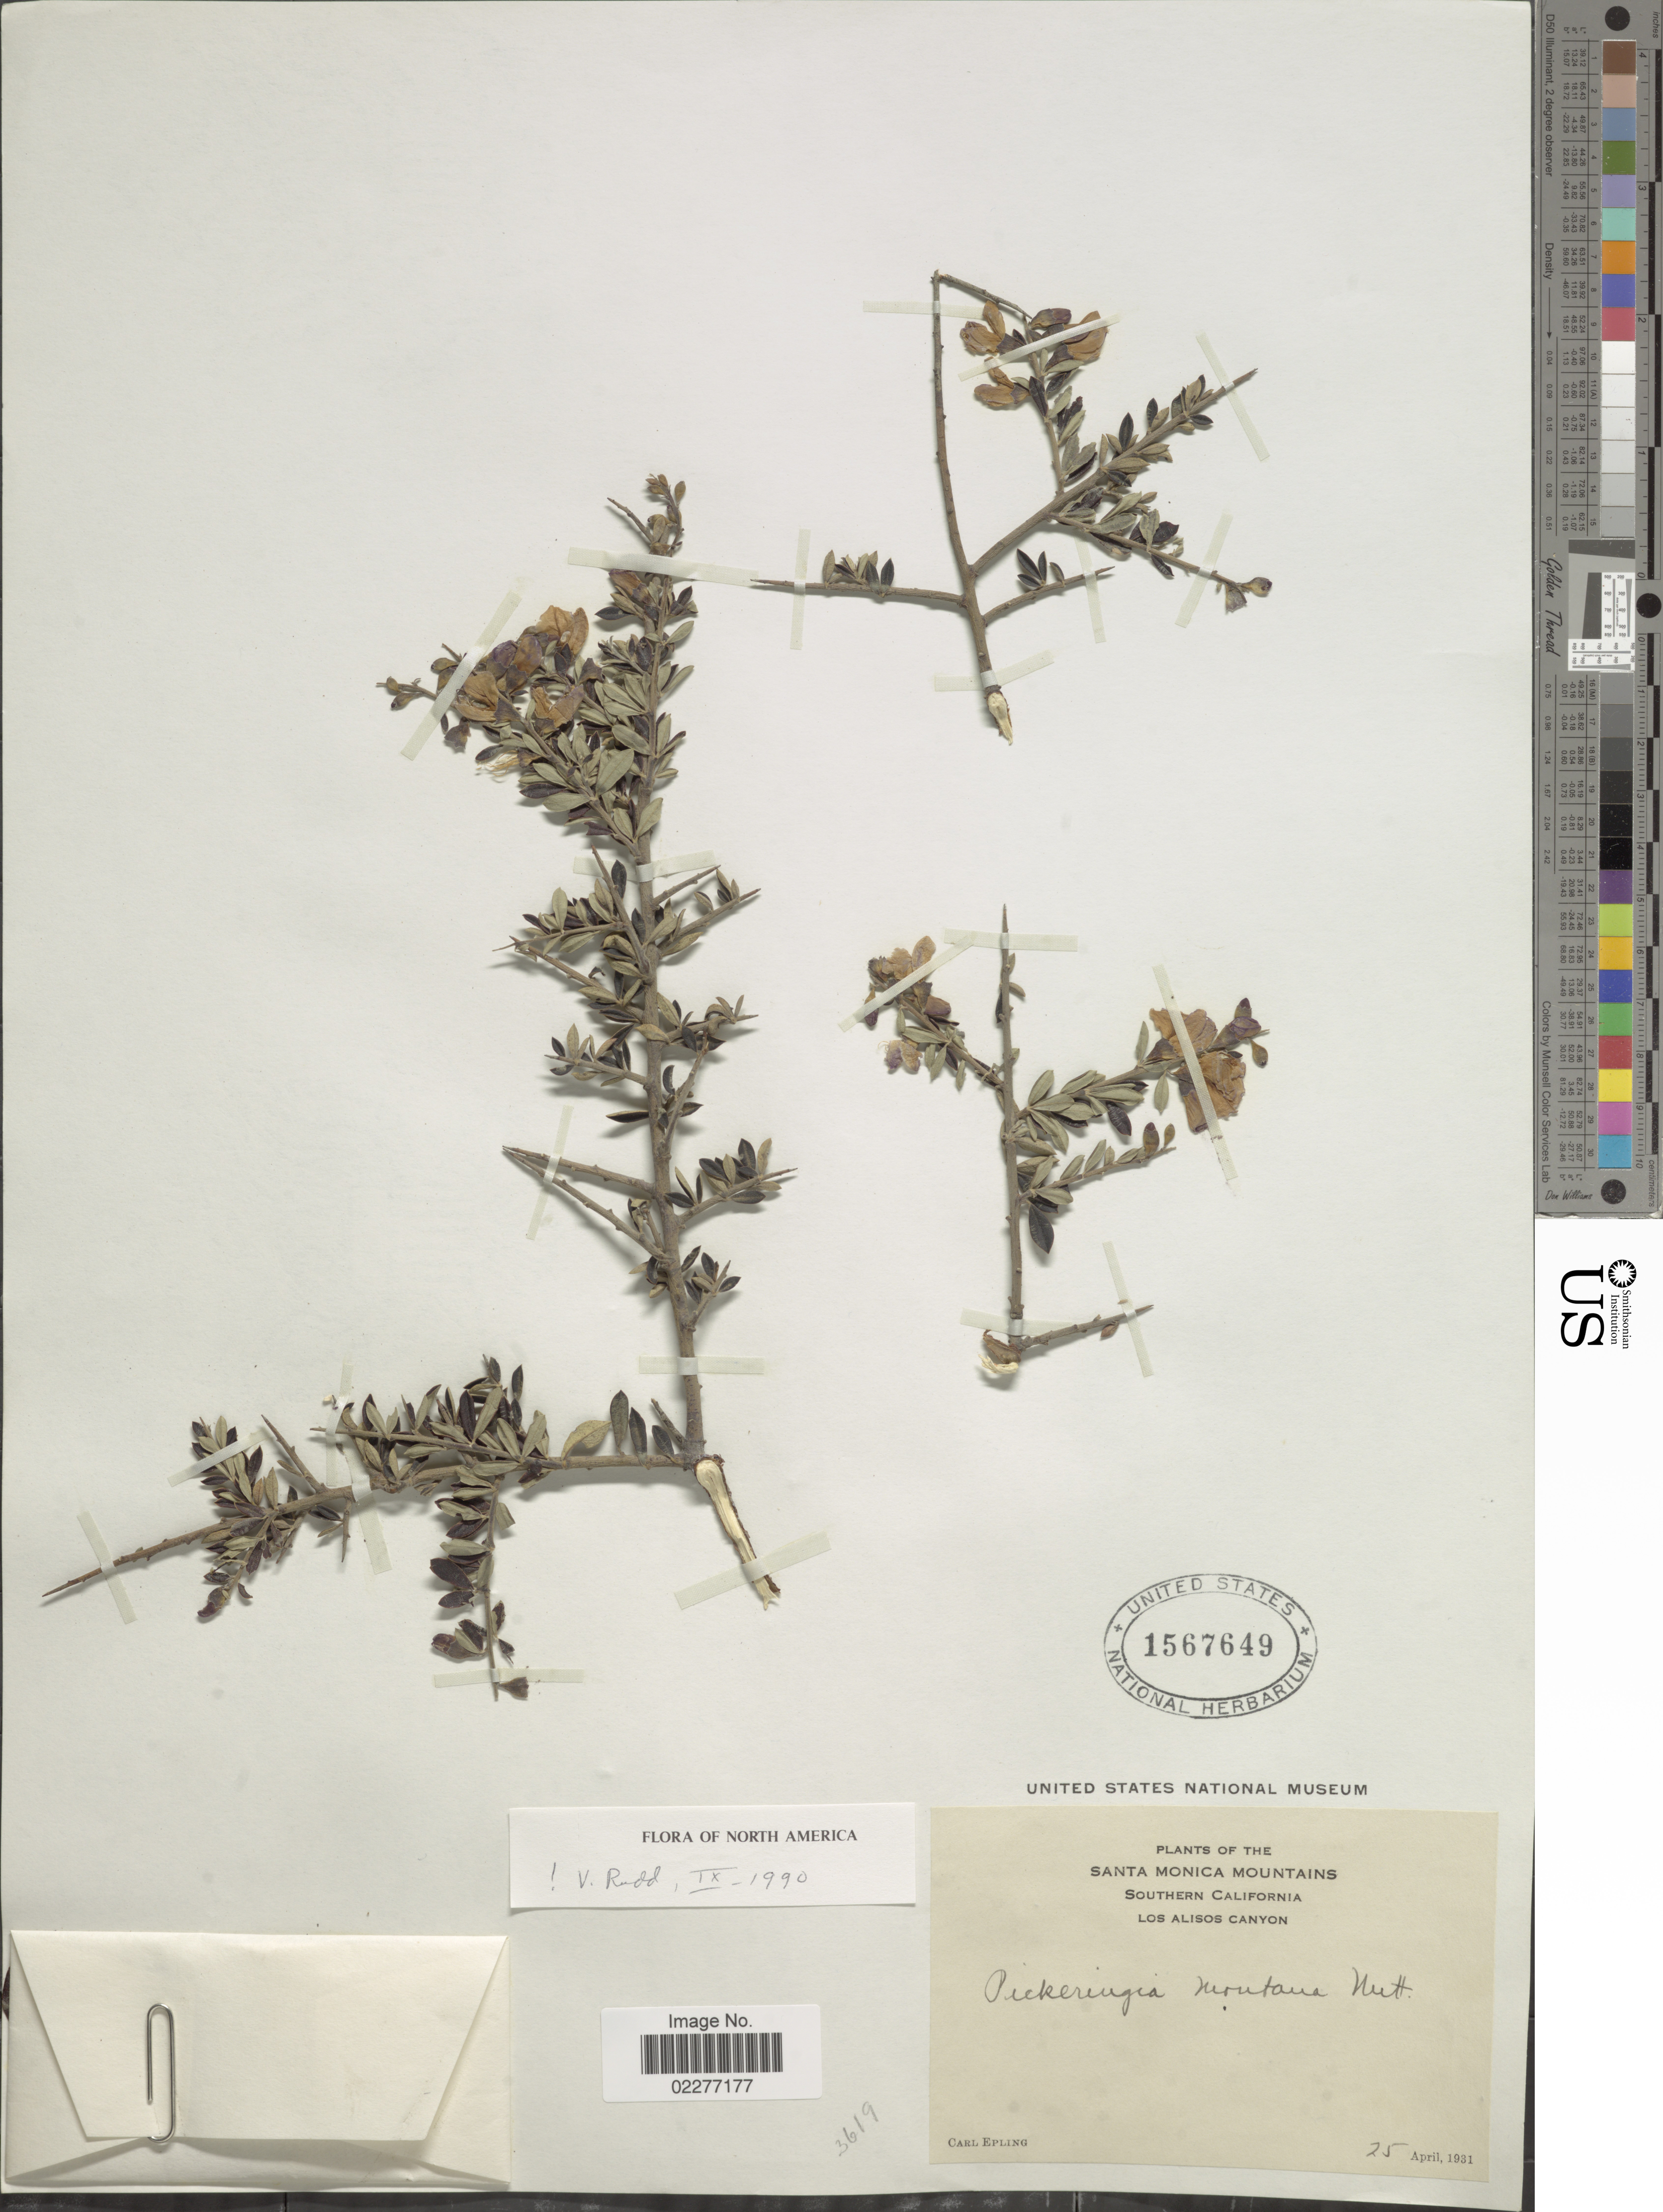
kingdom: Plantae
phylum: Tracheophyta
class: Magnoliopsida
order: Fabales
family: Fabaceae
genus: Pickeringia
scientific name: Pickeringia montana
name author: Nutt. ex Torr. & A. Gray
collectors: C. C. Epling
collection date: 1931-04-25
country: United States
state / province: California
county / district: Los Angeles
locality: The Santa Monica Mountains, Southern California, Los Alisos Canyon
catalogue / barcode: US 1567649